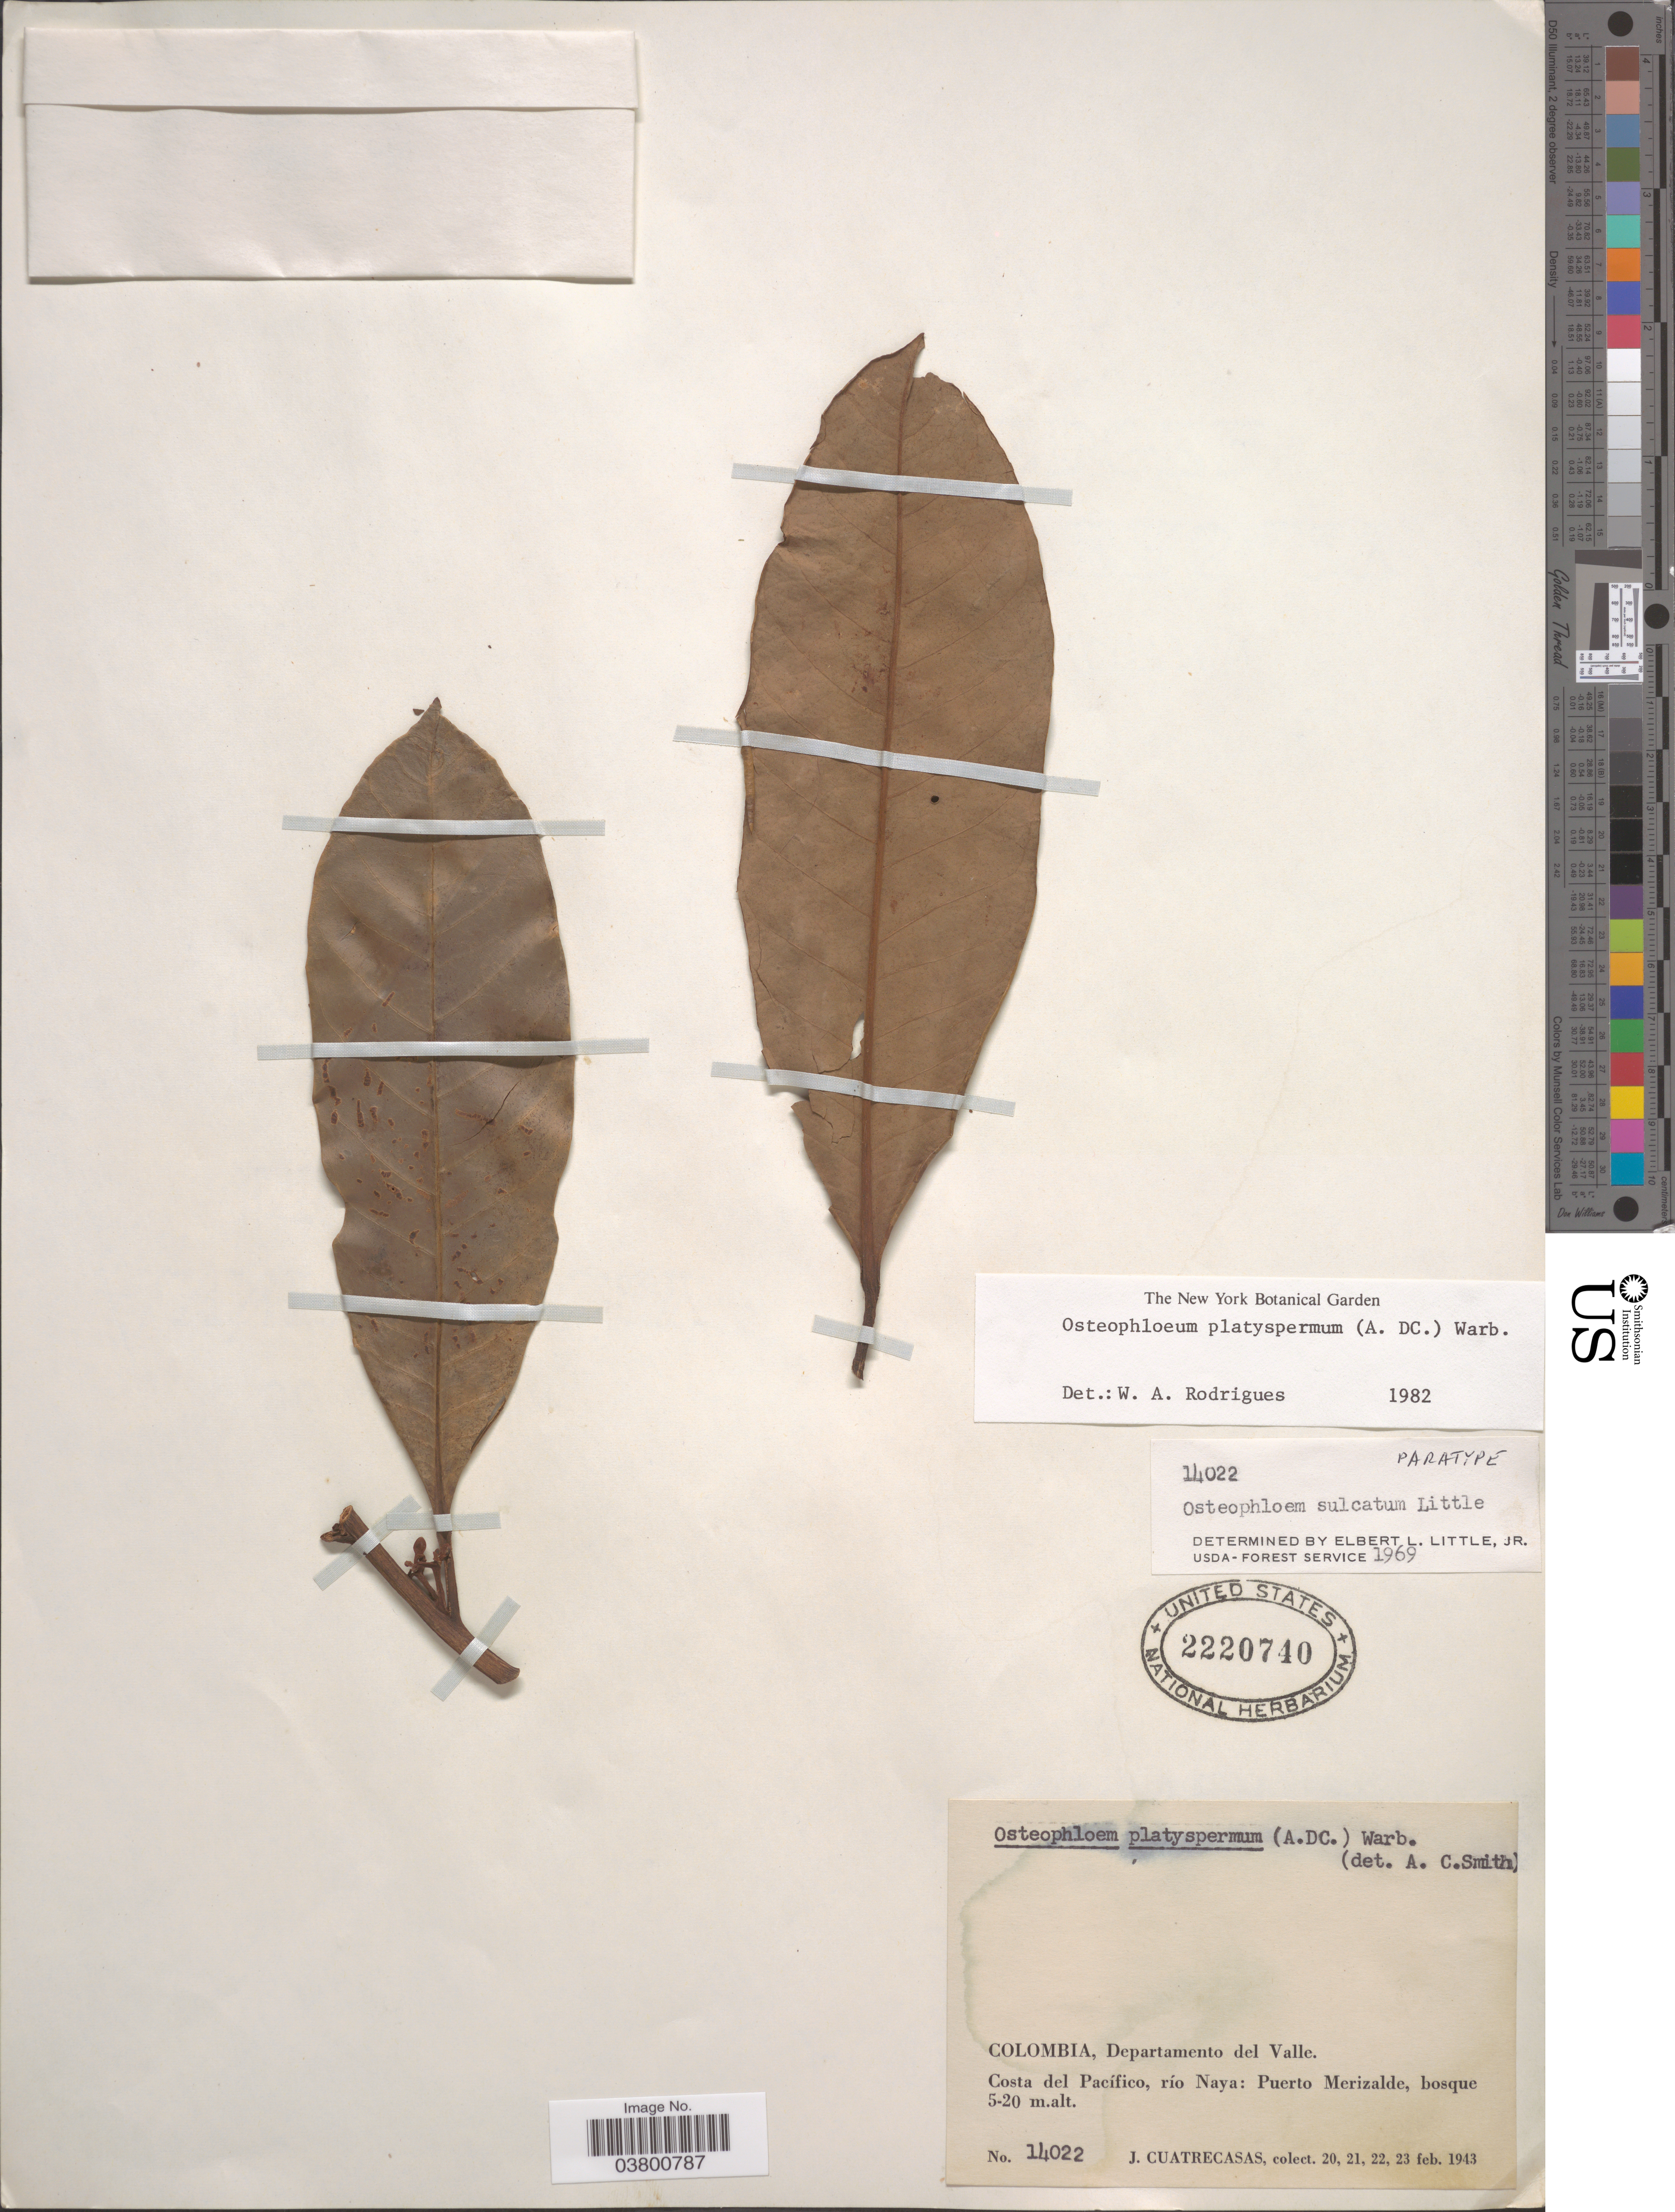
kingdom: Plantae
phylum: Tracheophyta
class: Magnoliopsida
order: Magnoliales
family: Myristicaceae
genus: Osteophloeum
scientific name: Osteophloeum platyspermum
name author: (A. DC.) Warb.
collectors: J. Cuatrecasas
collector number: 14022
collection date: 1943-02-20/1943-02-23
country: Colombia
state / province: Valle del Cauca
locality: Departamento del Valle. Costa del Pacífico, río Naya: Puerto Merizalde.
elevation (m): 5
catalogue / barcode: US 2220740